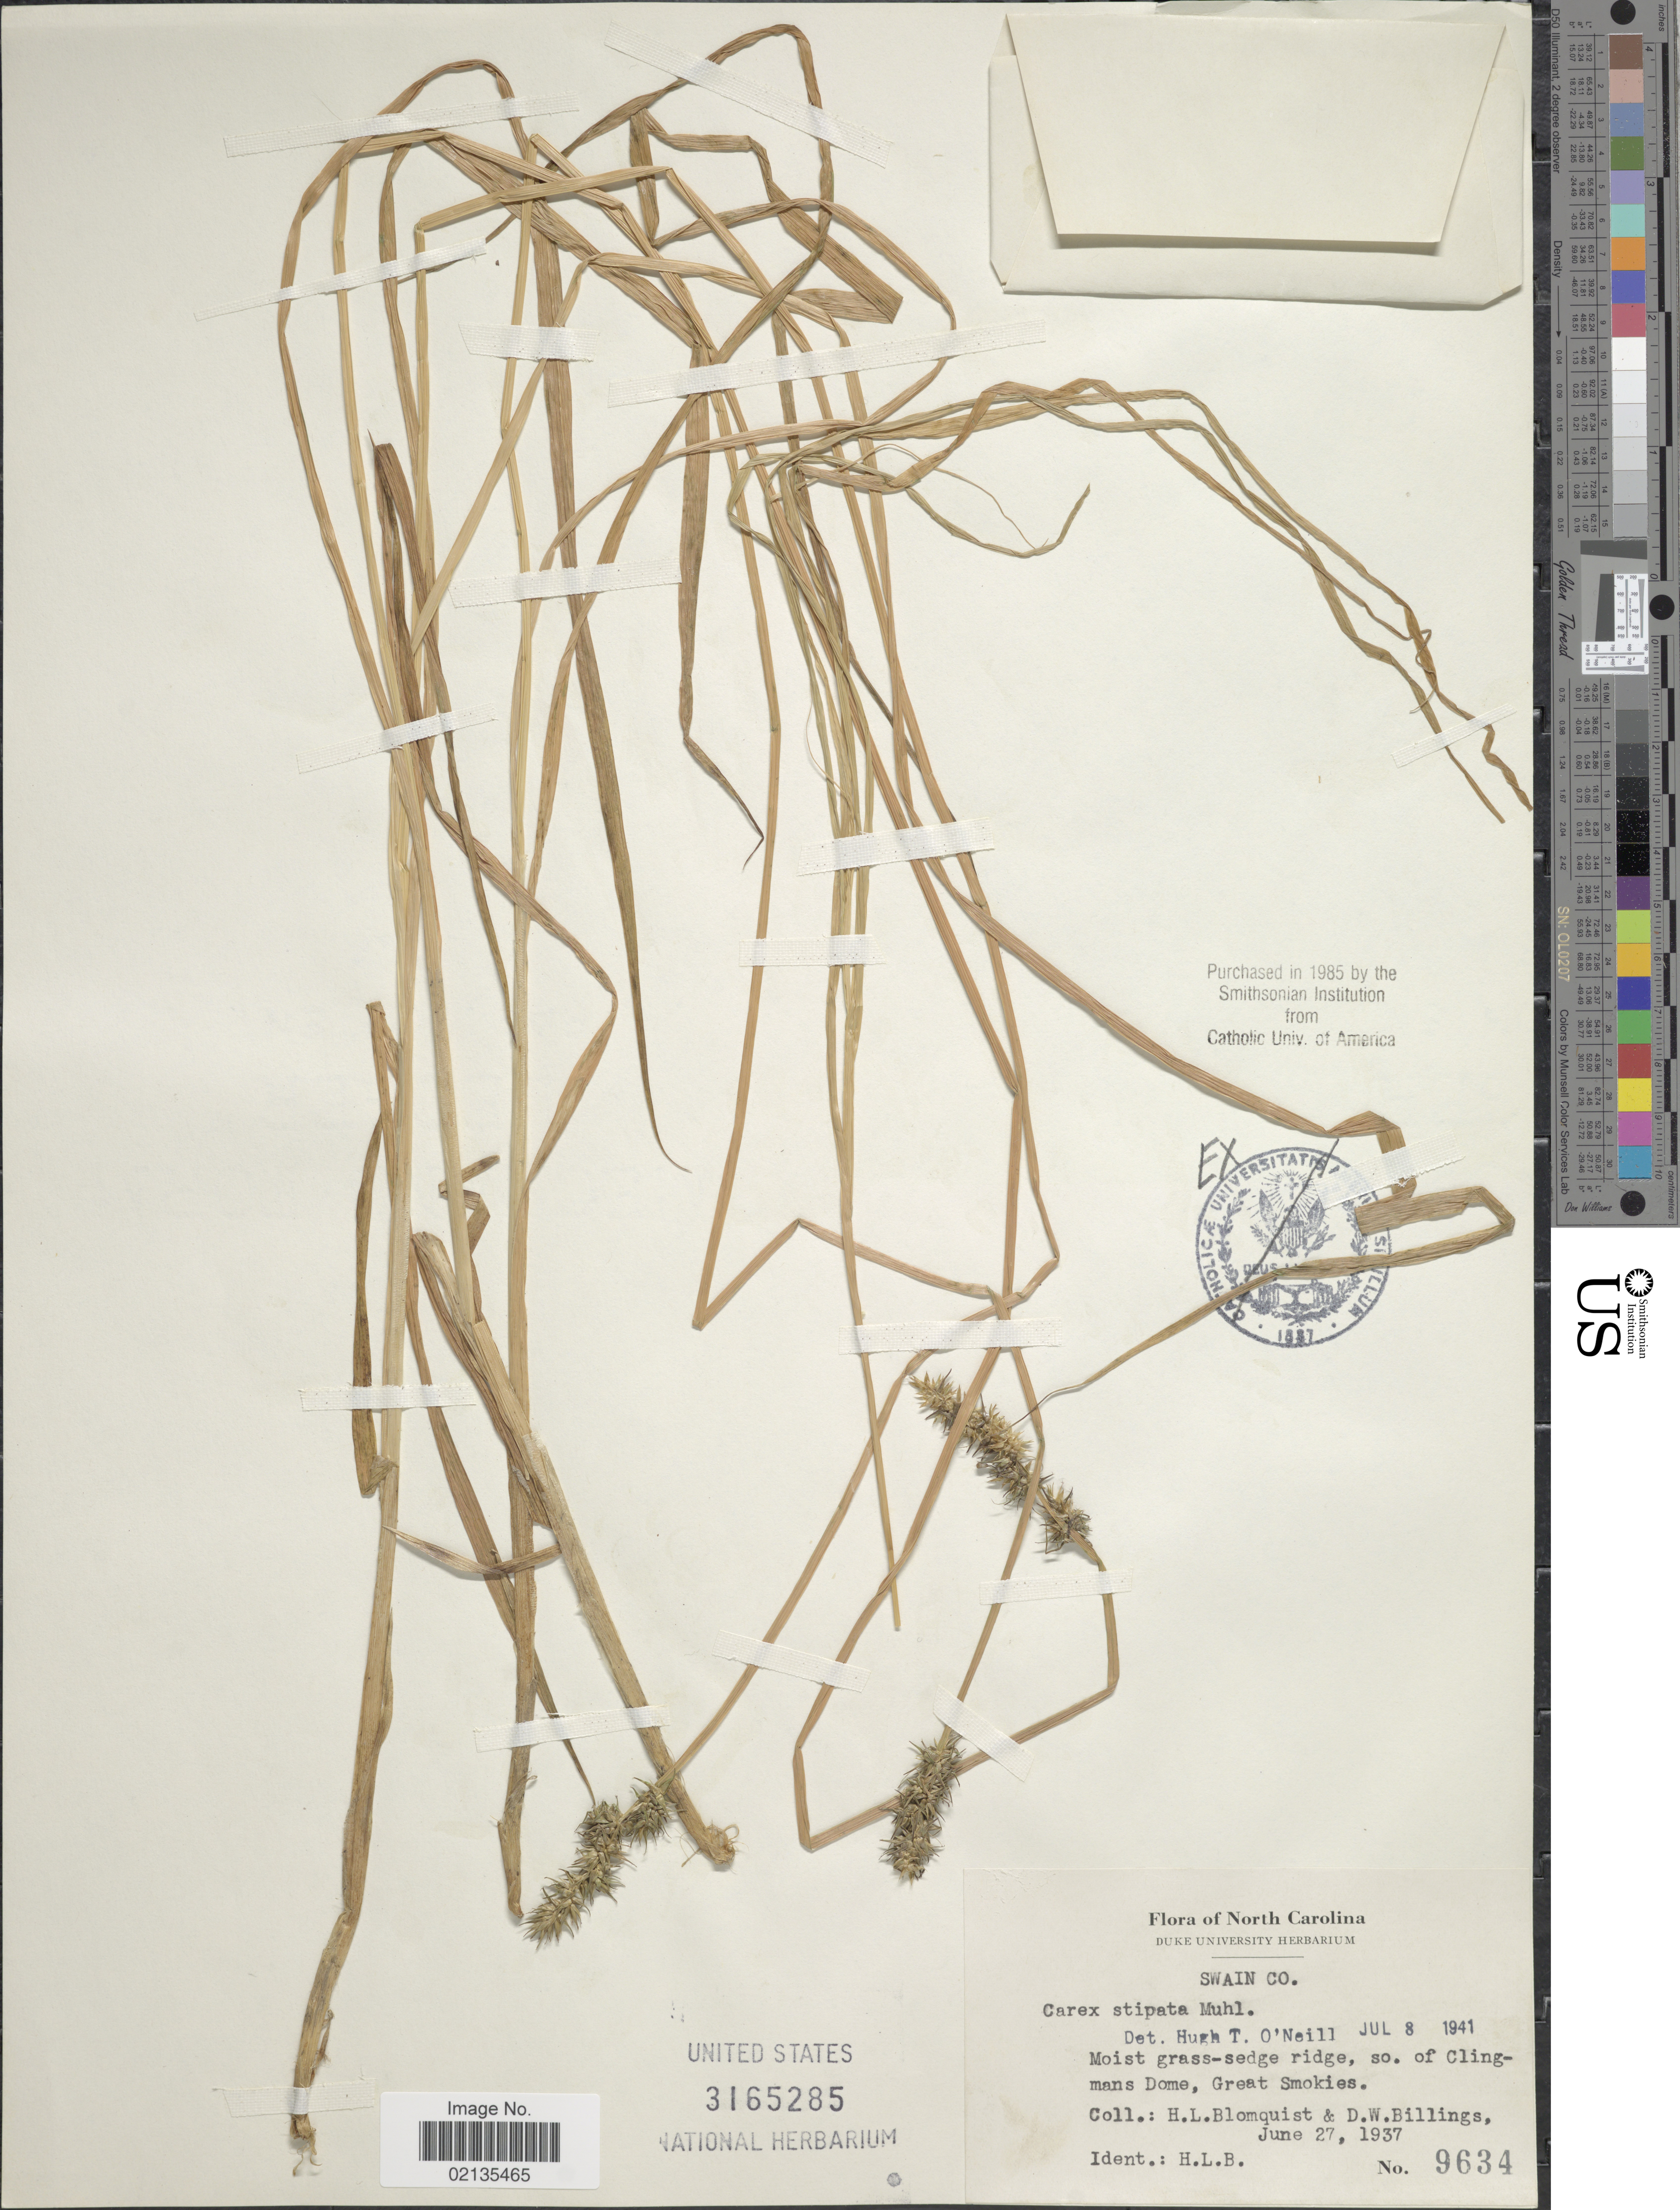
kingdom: Plantae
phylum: Tracheophyta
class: Liliopsida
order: Poales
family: Cyperaceae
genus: Carex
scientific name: Carex stipata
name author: Muhl. ex Willd.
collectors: H. Blomquist & D. Billings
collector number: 9634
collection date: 1937-06-27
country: United States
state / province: North Carolina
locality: Swain Co., moist grass-sedge ridge, so. of Clingmans Dome, Great Smokies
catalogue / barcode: US 3165285